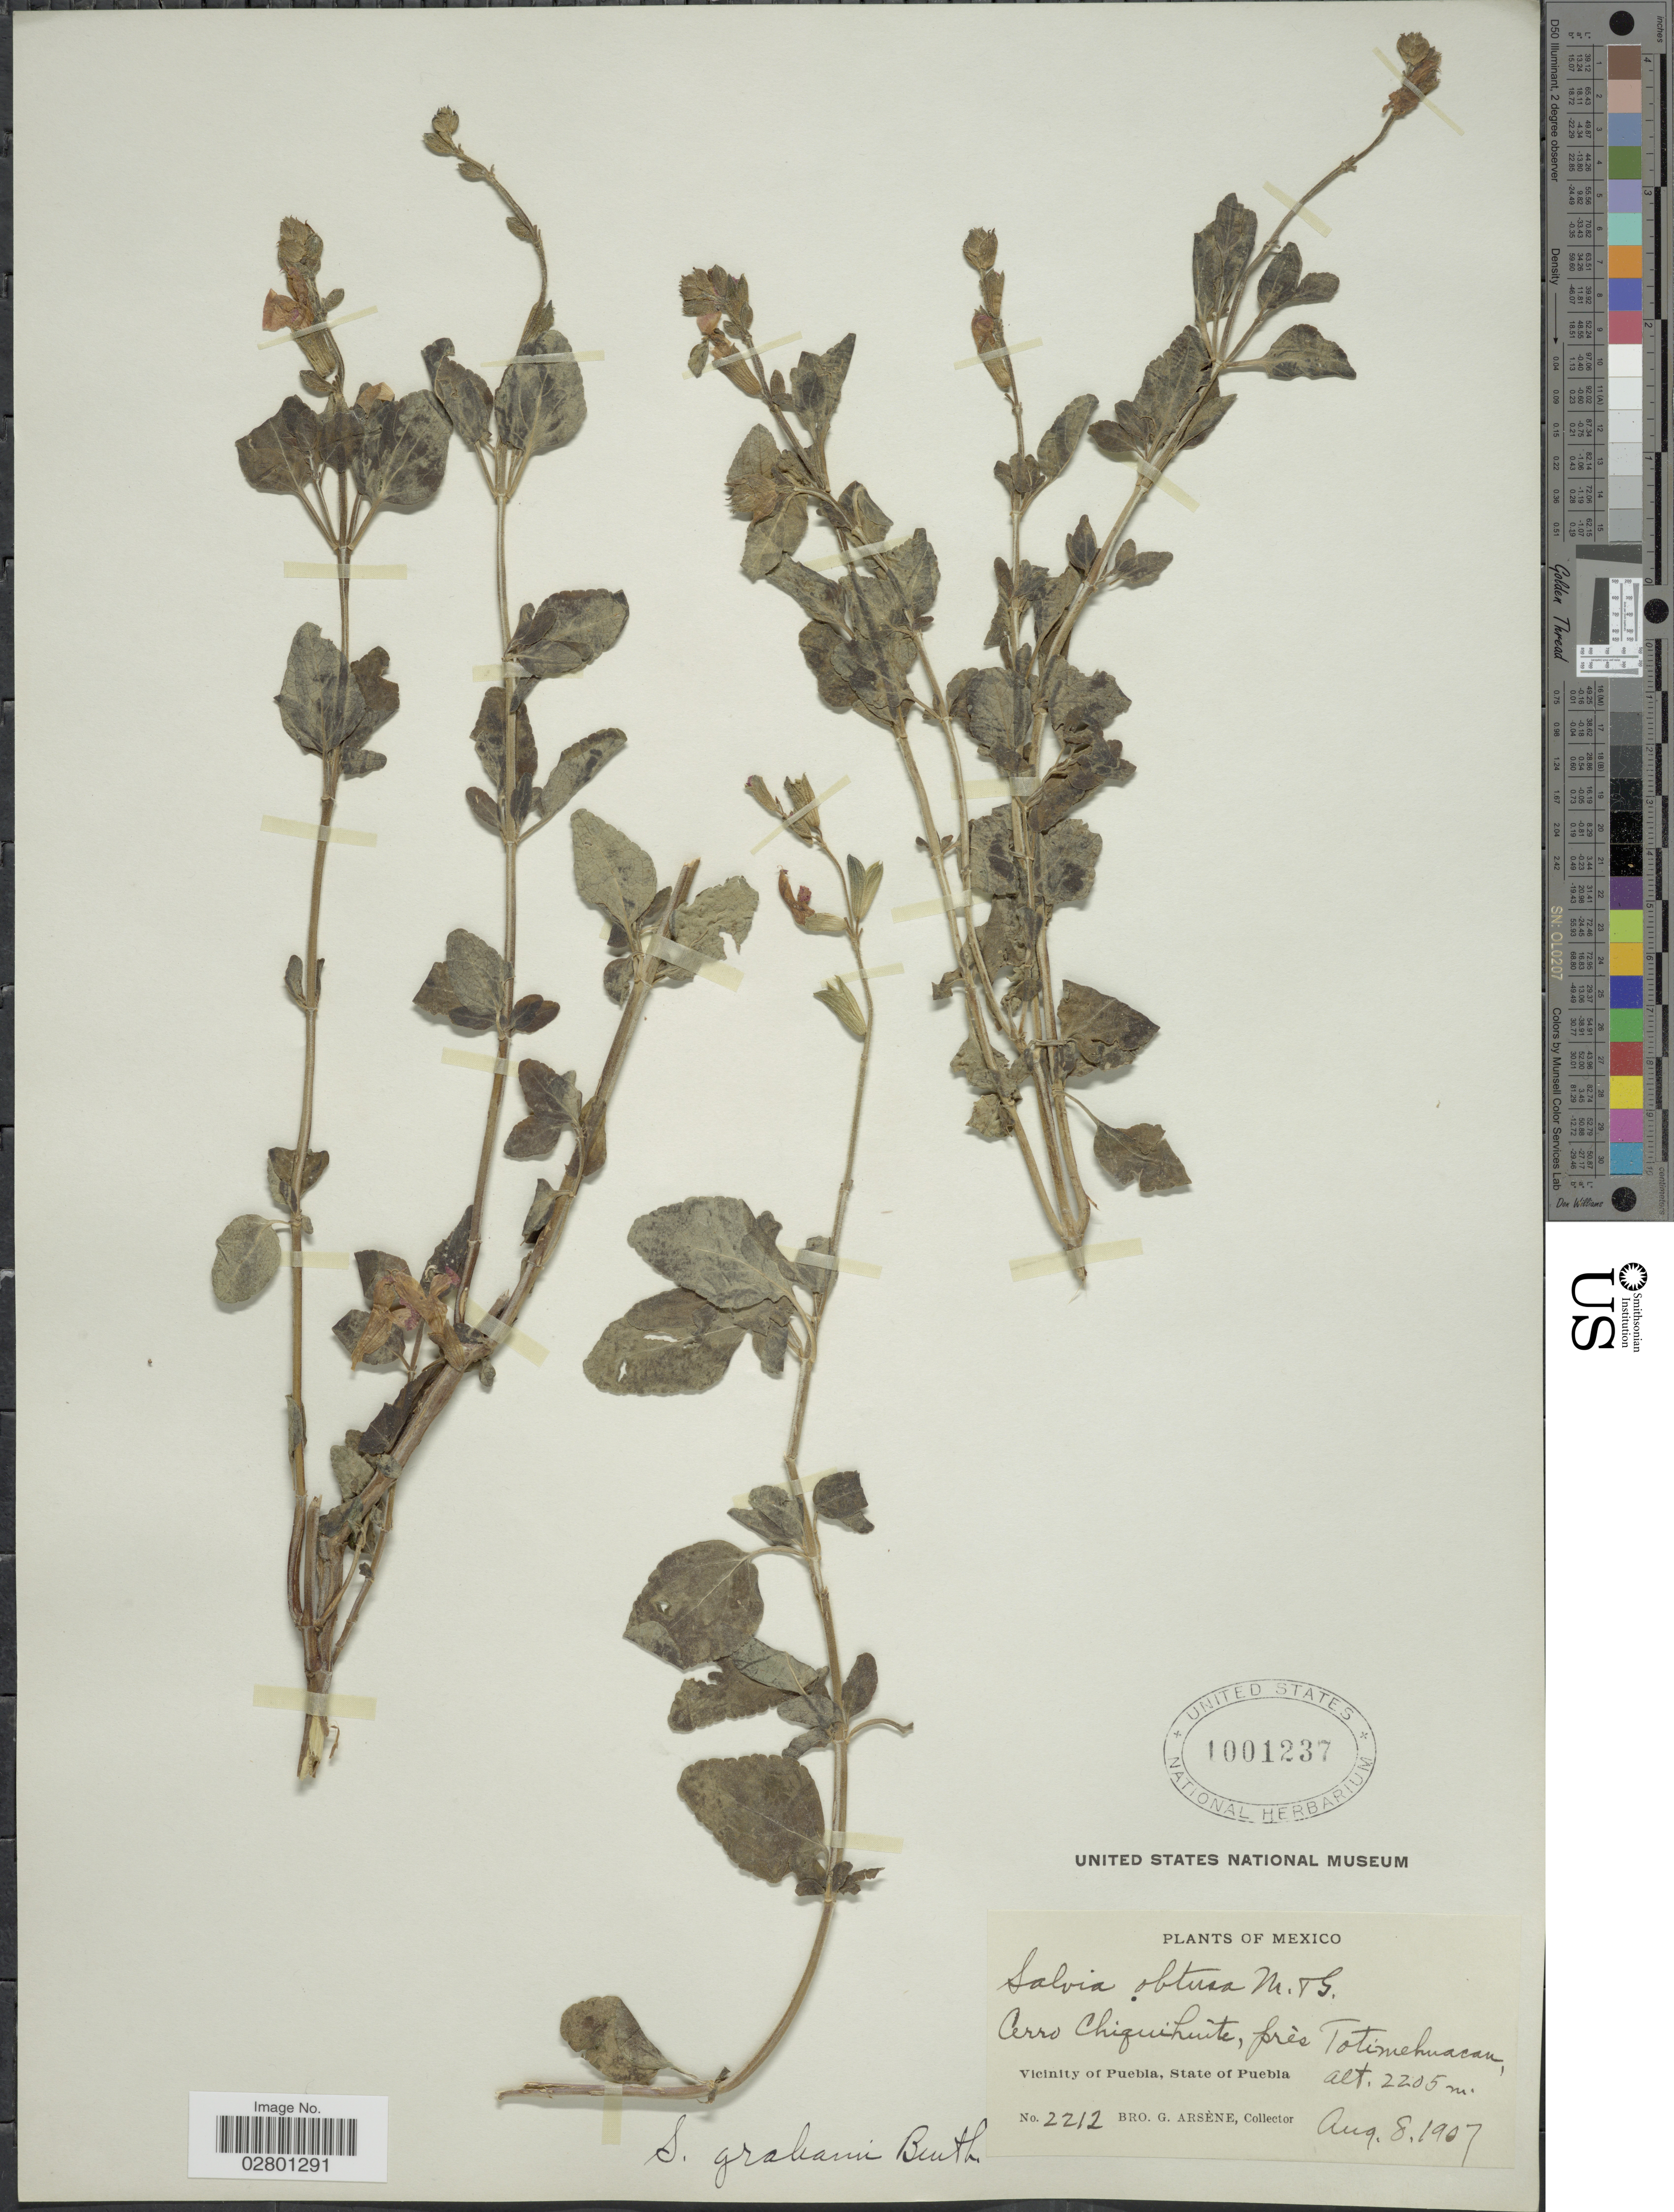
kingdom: Plantae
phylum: Tracheophyta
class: Magnoliopsida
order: Lamiales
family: Lamiaceae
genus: Salvia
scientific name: Salvia grahami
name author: Benth.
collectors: Bro. G. Arsène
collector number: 2212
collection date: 1907-08-08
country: Mexico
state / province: Puebla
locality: Cerro Chiquihuite, près Totimehuacan. Vicinity of Puebla.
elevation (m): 2205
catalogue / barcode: US 1001237